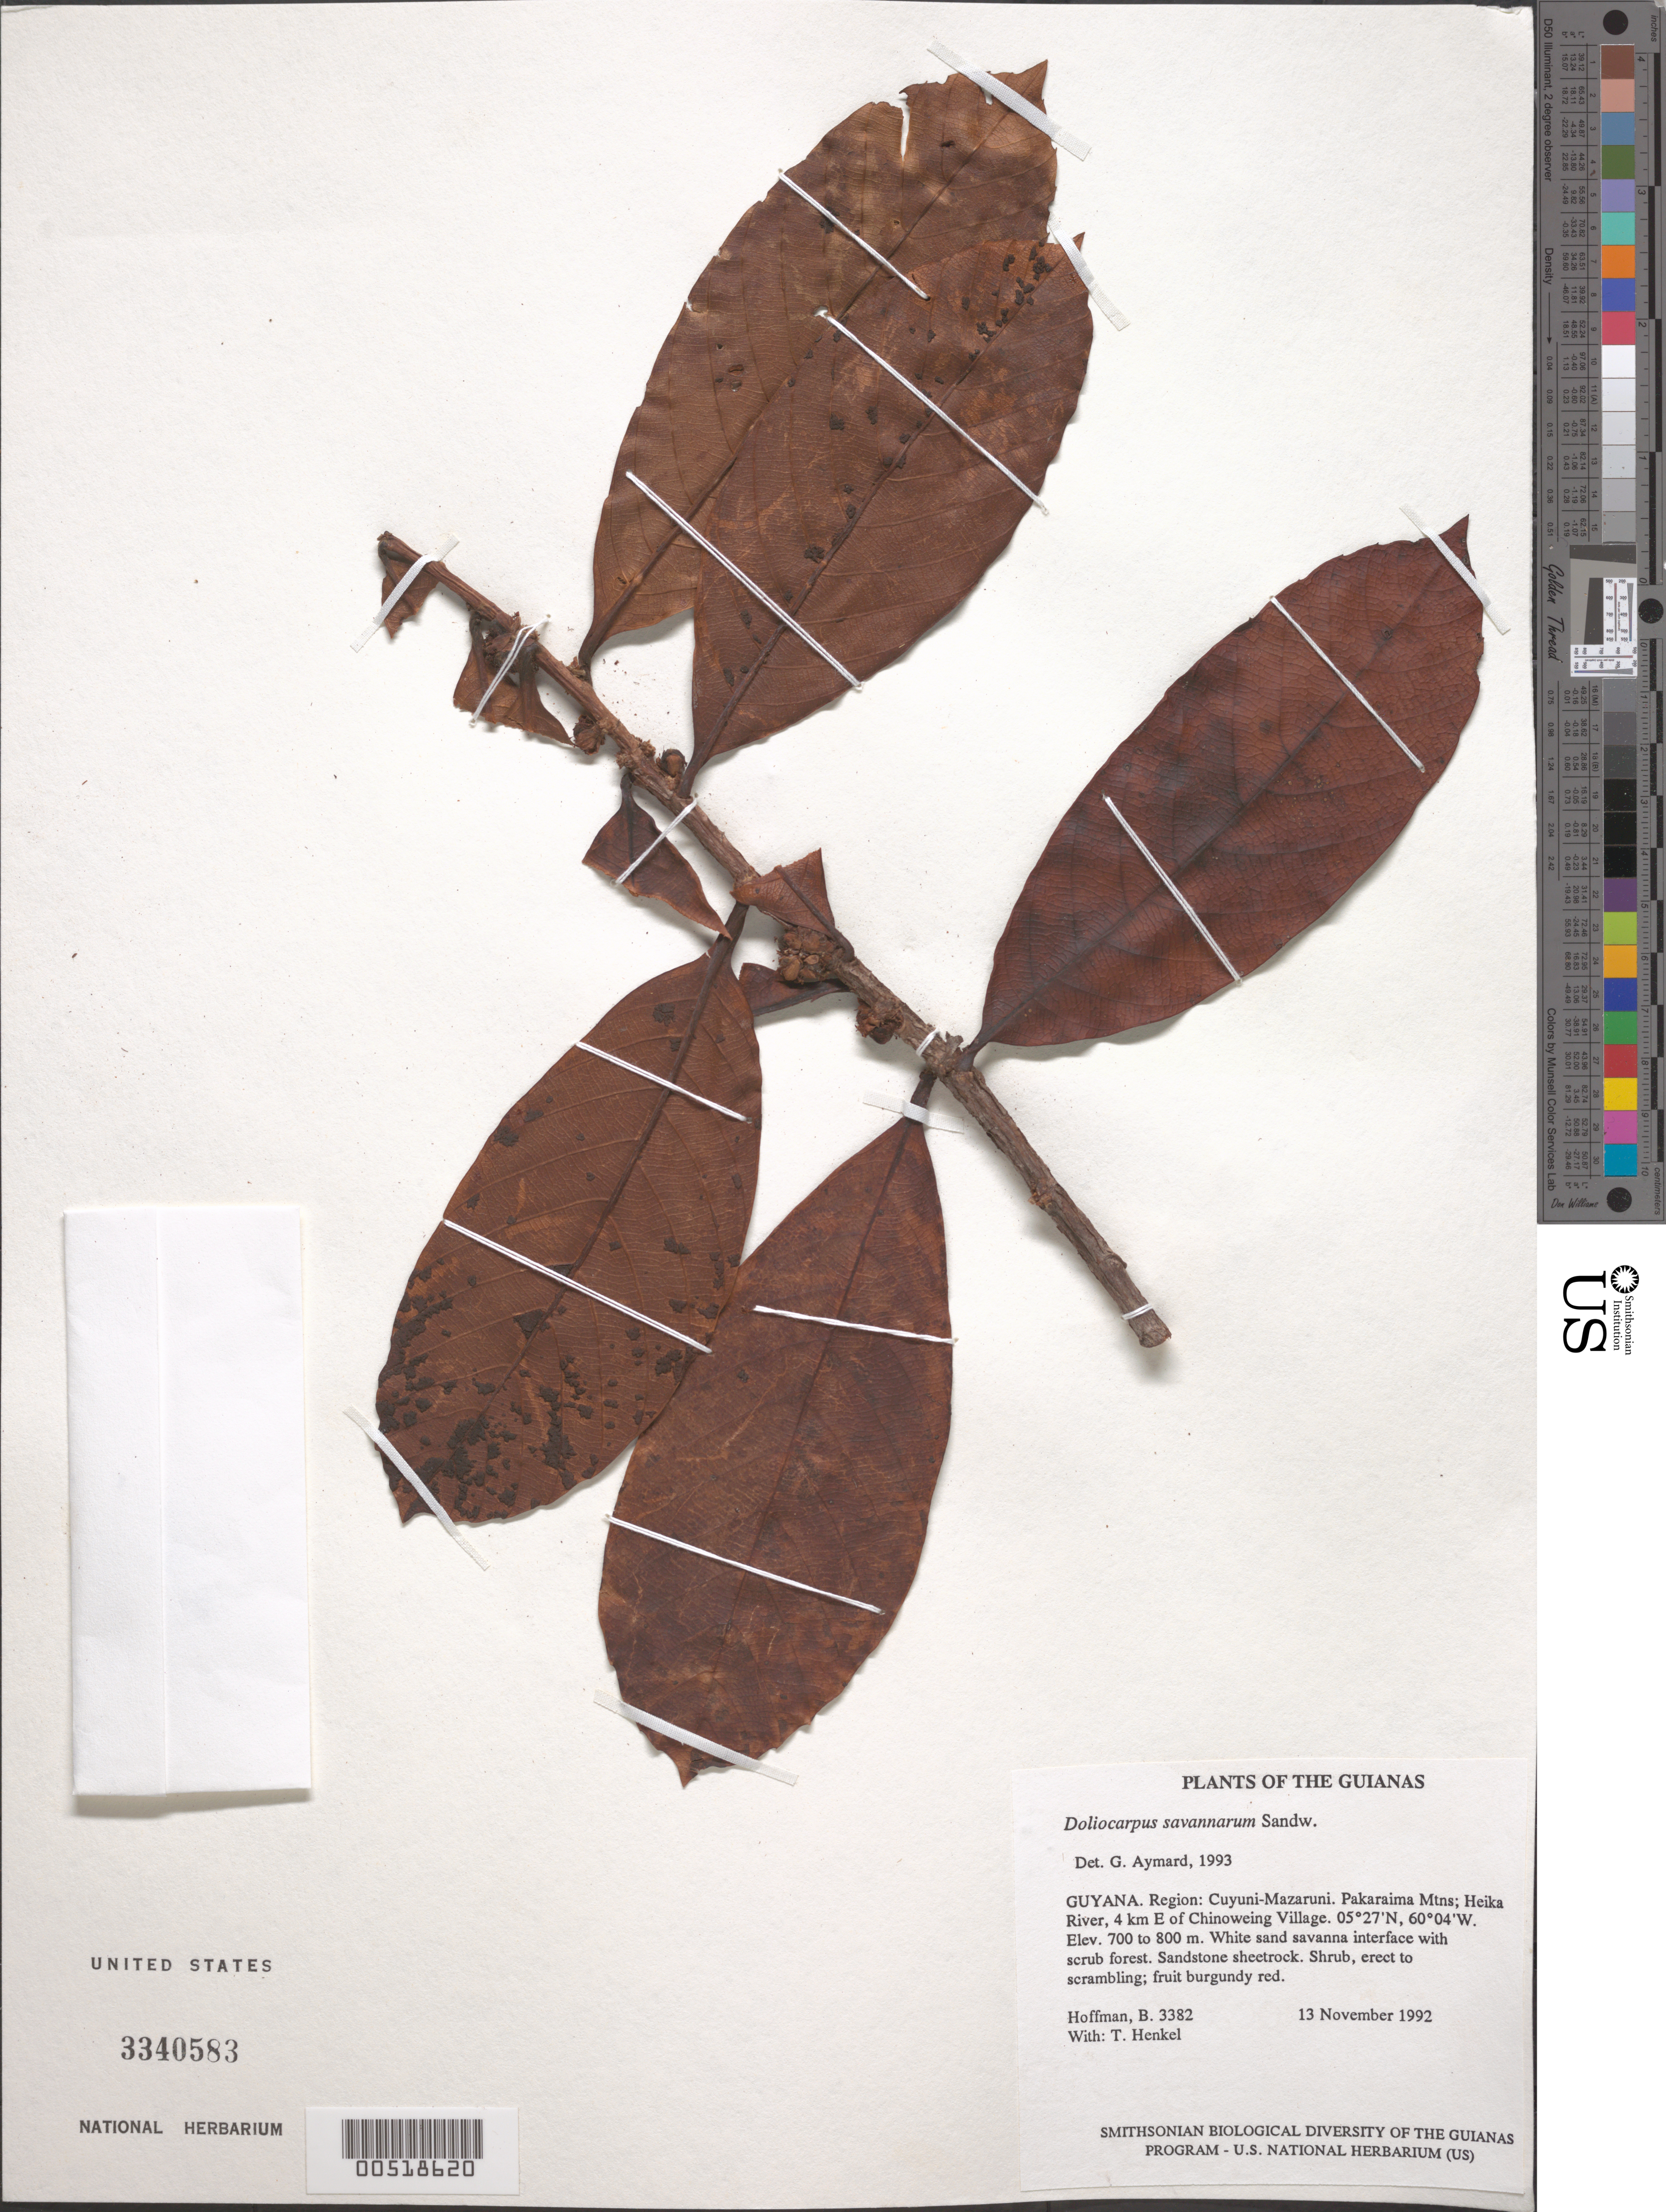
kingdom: Plantae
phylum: Tracheophyta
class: Magnoliopsida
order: Dilleniales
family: Dilleniaceae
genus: Doliocarpus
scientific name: Doliocarpus savannarum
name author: Sandwith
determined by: Aymard C., G. A., (PORT), Univ. Nac. Exp. de los Llanos Ezequiel Zamora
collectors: B. Hoffman & T. Henkel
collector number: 3382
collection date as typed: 13 November 1992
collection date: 1992-11-13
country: Guyana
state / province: Cuyuni-Mazaruni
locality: Pakaraima Mountains; Heika River, 4 km E of Chinoweing village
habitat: White sand savanna interface with scrub forest. Sandstone sheetrock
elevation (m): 700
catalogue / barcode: US 3340583